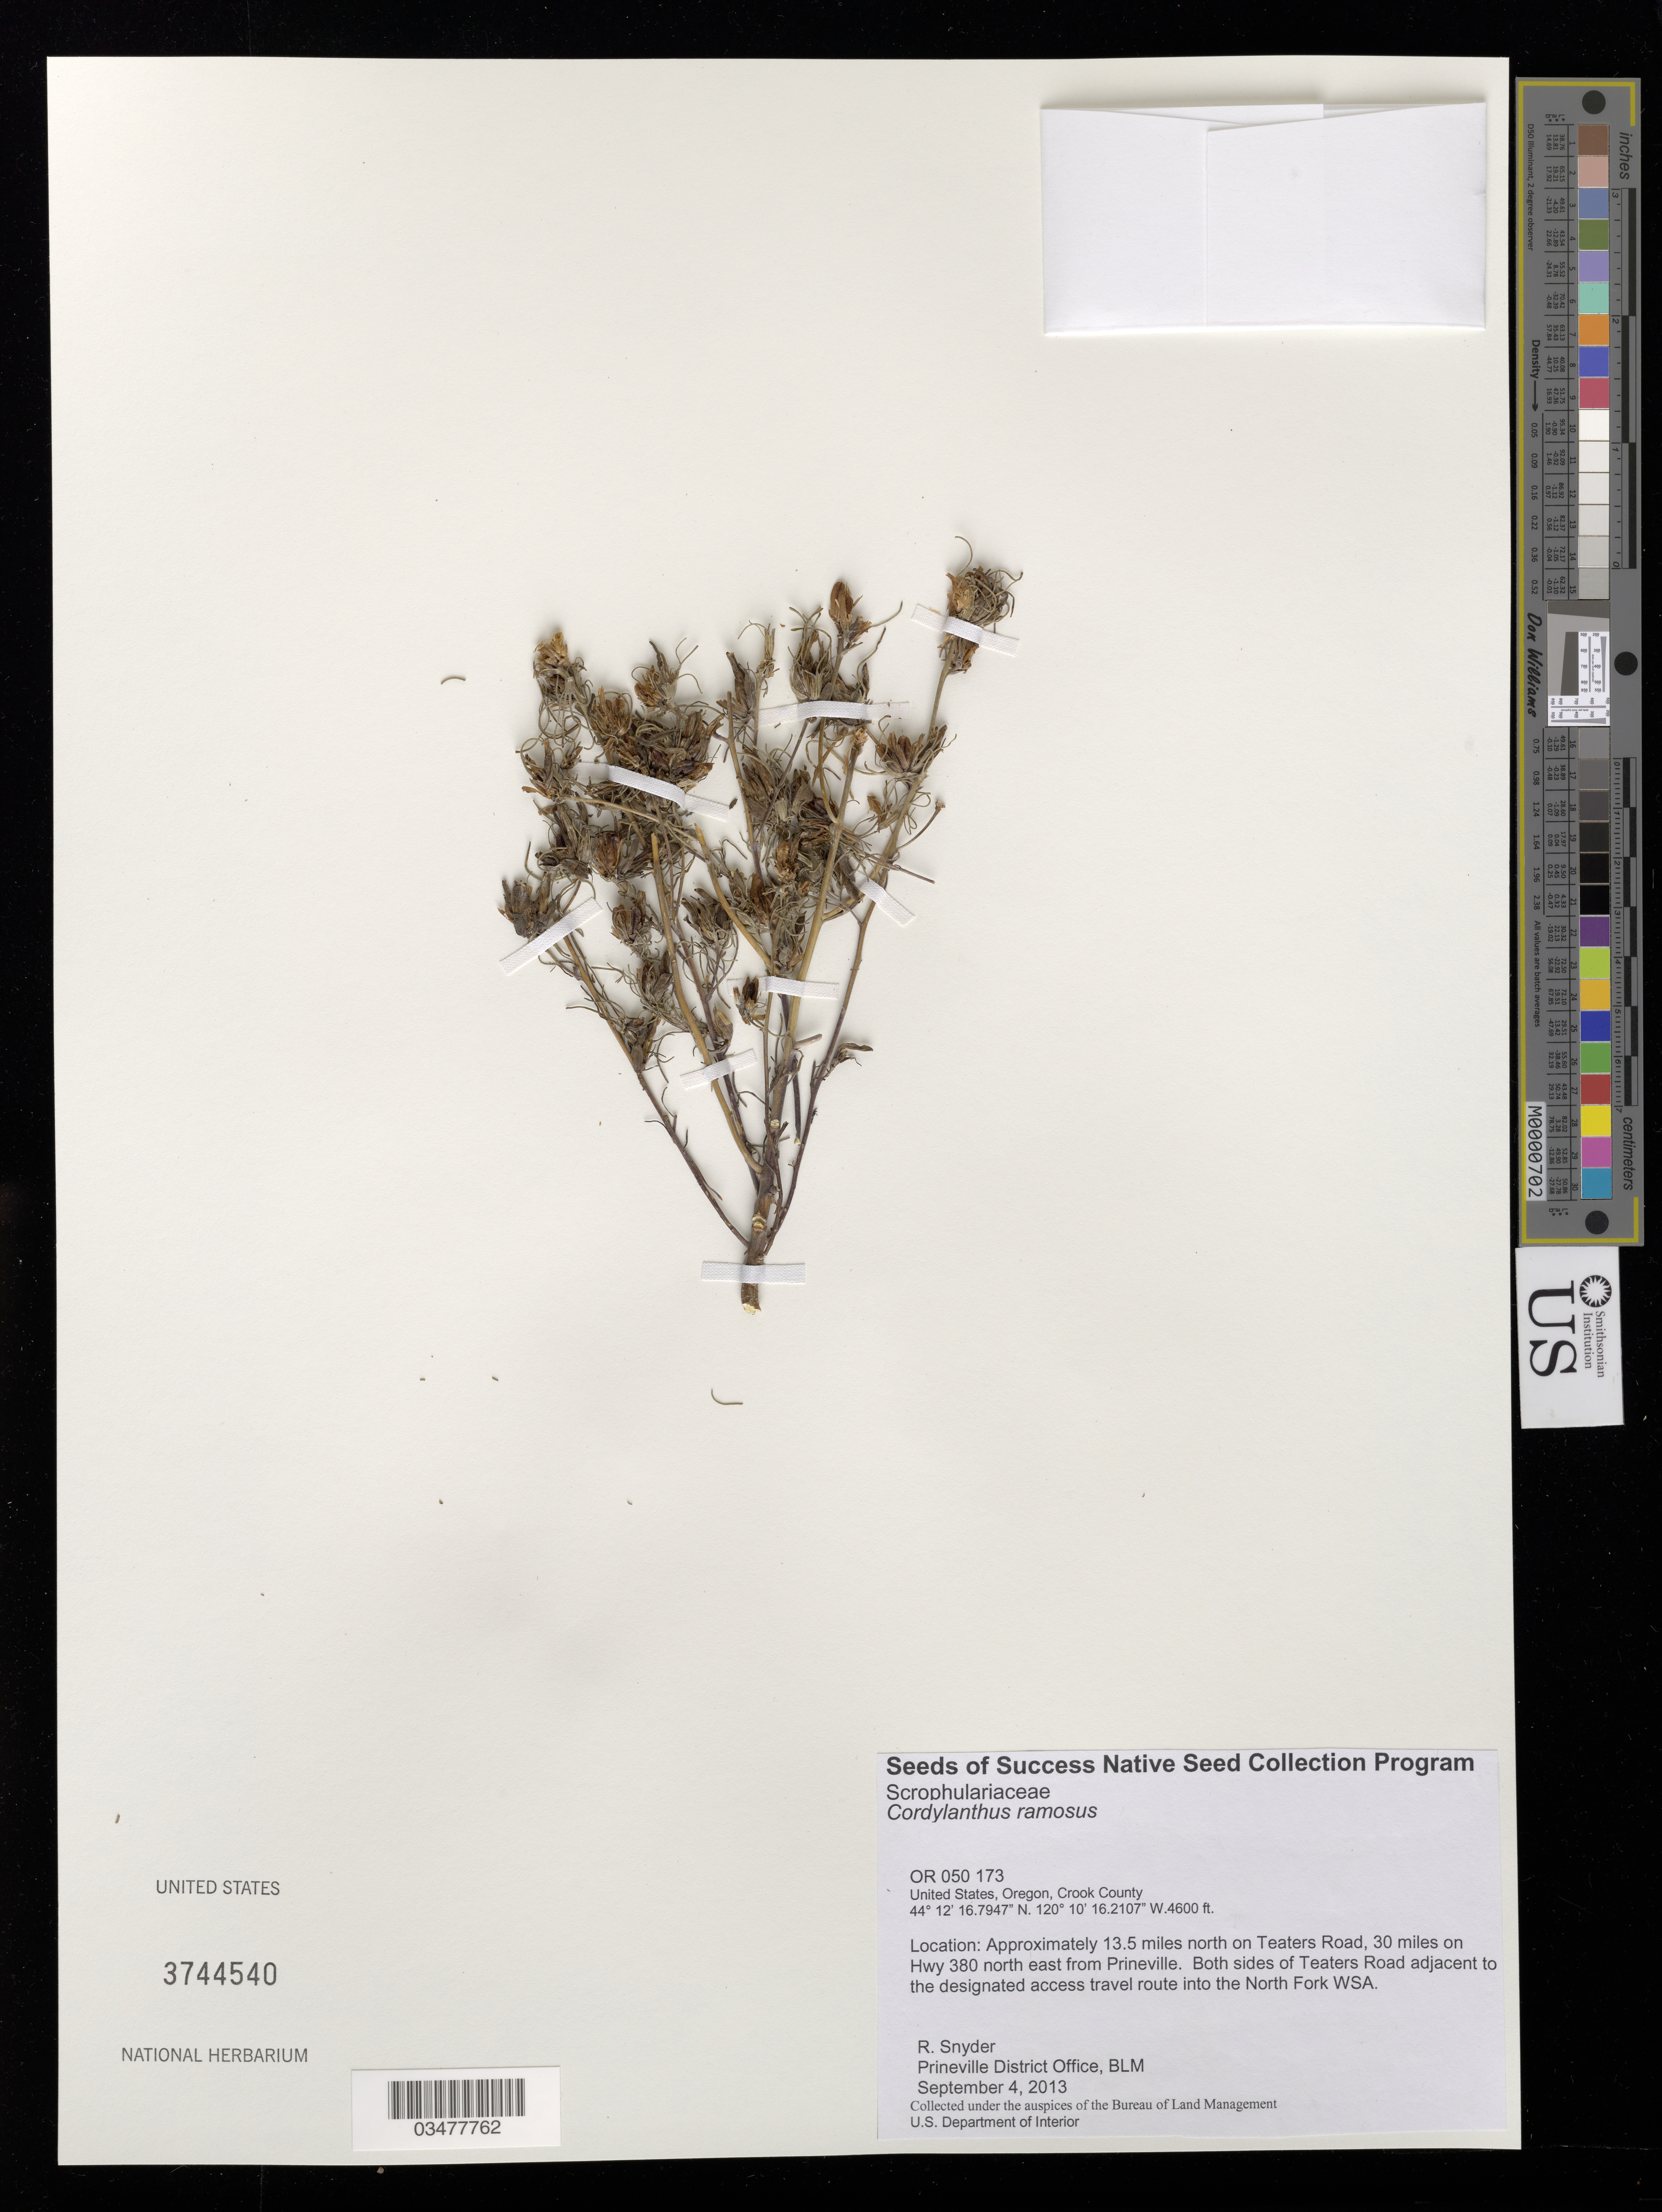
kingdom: Plantae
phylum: Tracheophyta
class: Magnoliopsida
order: Lamiales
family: Orobanchaceae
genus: Cordylanthus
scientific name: Cordylanthus ramosus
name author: Nutt. ex Benth.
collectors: R. Snyder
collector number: OR 050 173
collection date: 2013-09-04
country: United States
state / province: Oregon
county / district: Crook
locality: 30 mi. on Hwy 380 NE from Prineville. Both sides of Teaters Rd adjacentto travel route into the NorthFork WSA.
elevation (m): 1402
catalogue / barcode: US 3744540